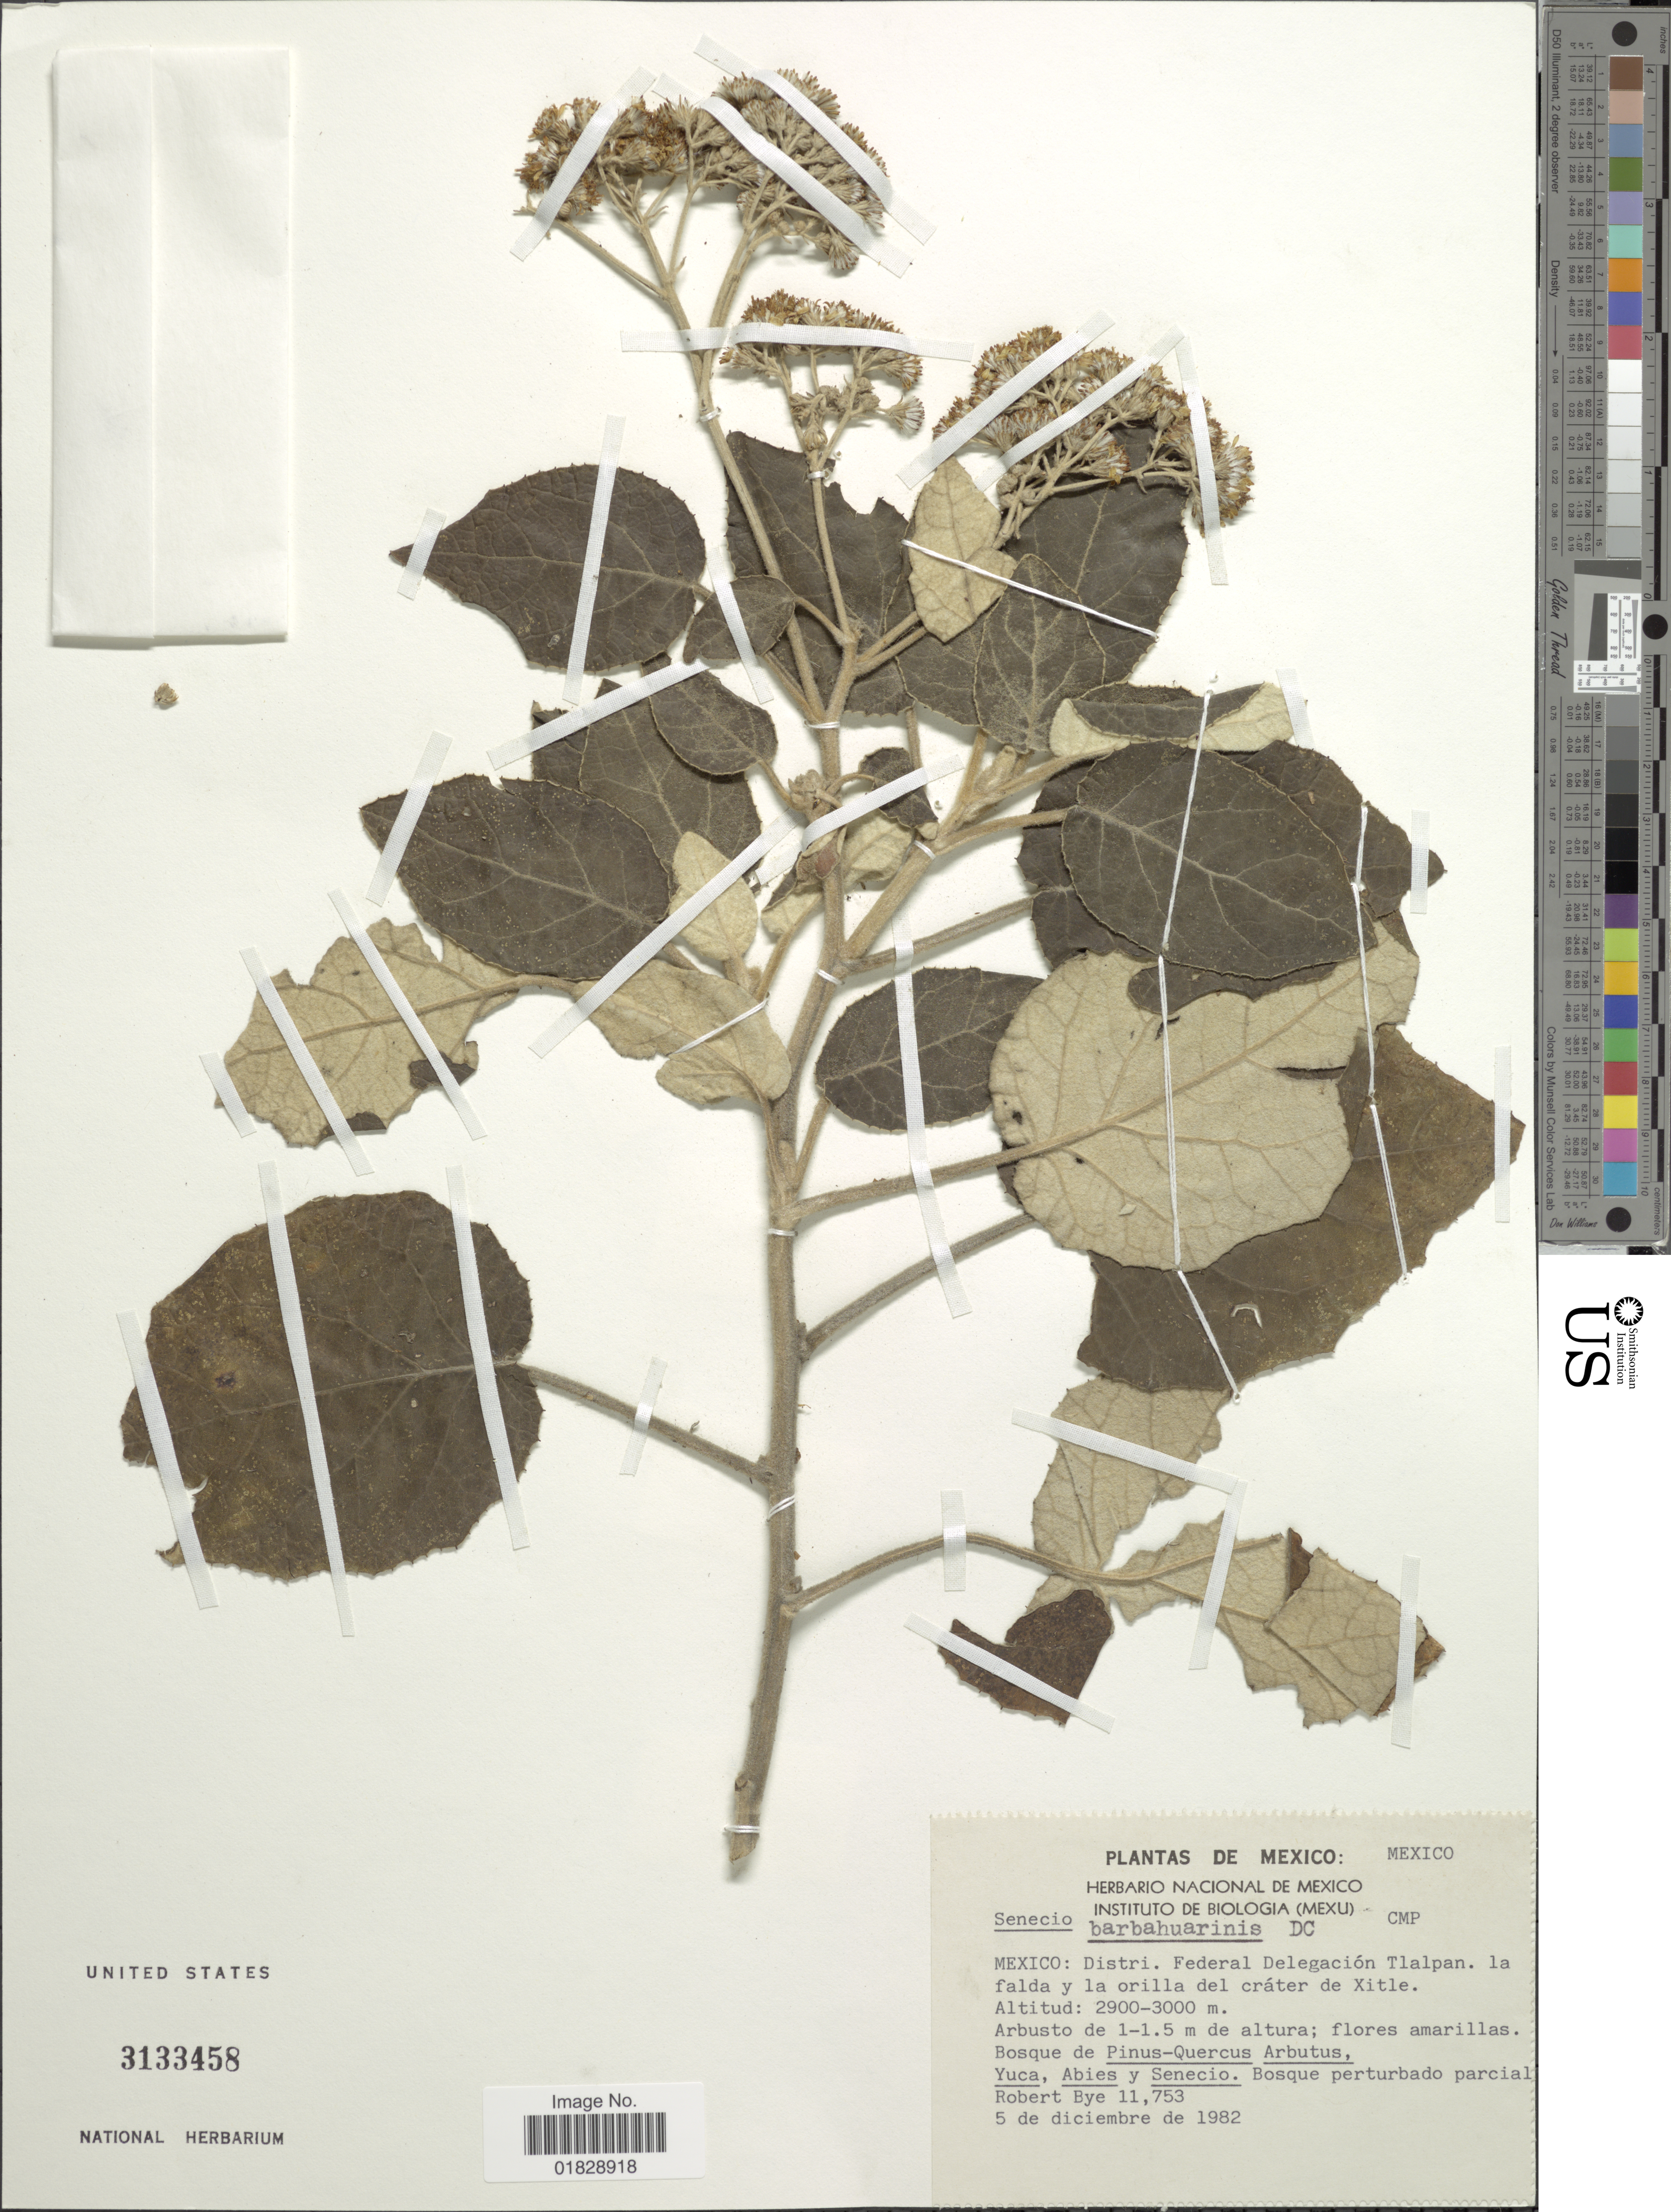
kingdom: Plantae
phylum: Tracheophyta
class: Magnoliopsida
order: Asterales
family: Asteraceae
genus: Roldana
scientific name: Roldana barba-johannis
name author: (DC.) H. Rob. & Brettell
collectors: R. A. Bye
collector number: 753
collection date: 1982-12-05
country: Mexico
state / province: Distrito Federal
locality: Mexico: Distri. Federal Delegación Tlalpan. la falda y la orilla del cráter de Xitle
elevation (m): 2900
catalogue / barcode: US 3133458